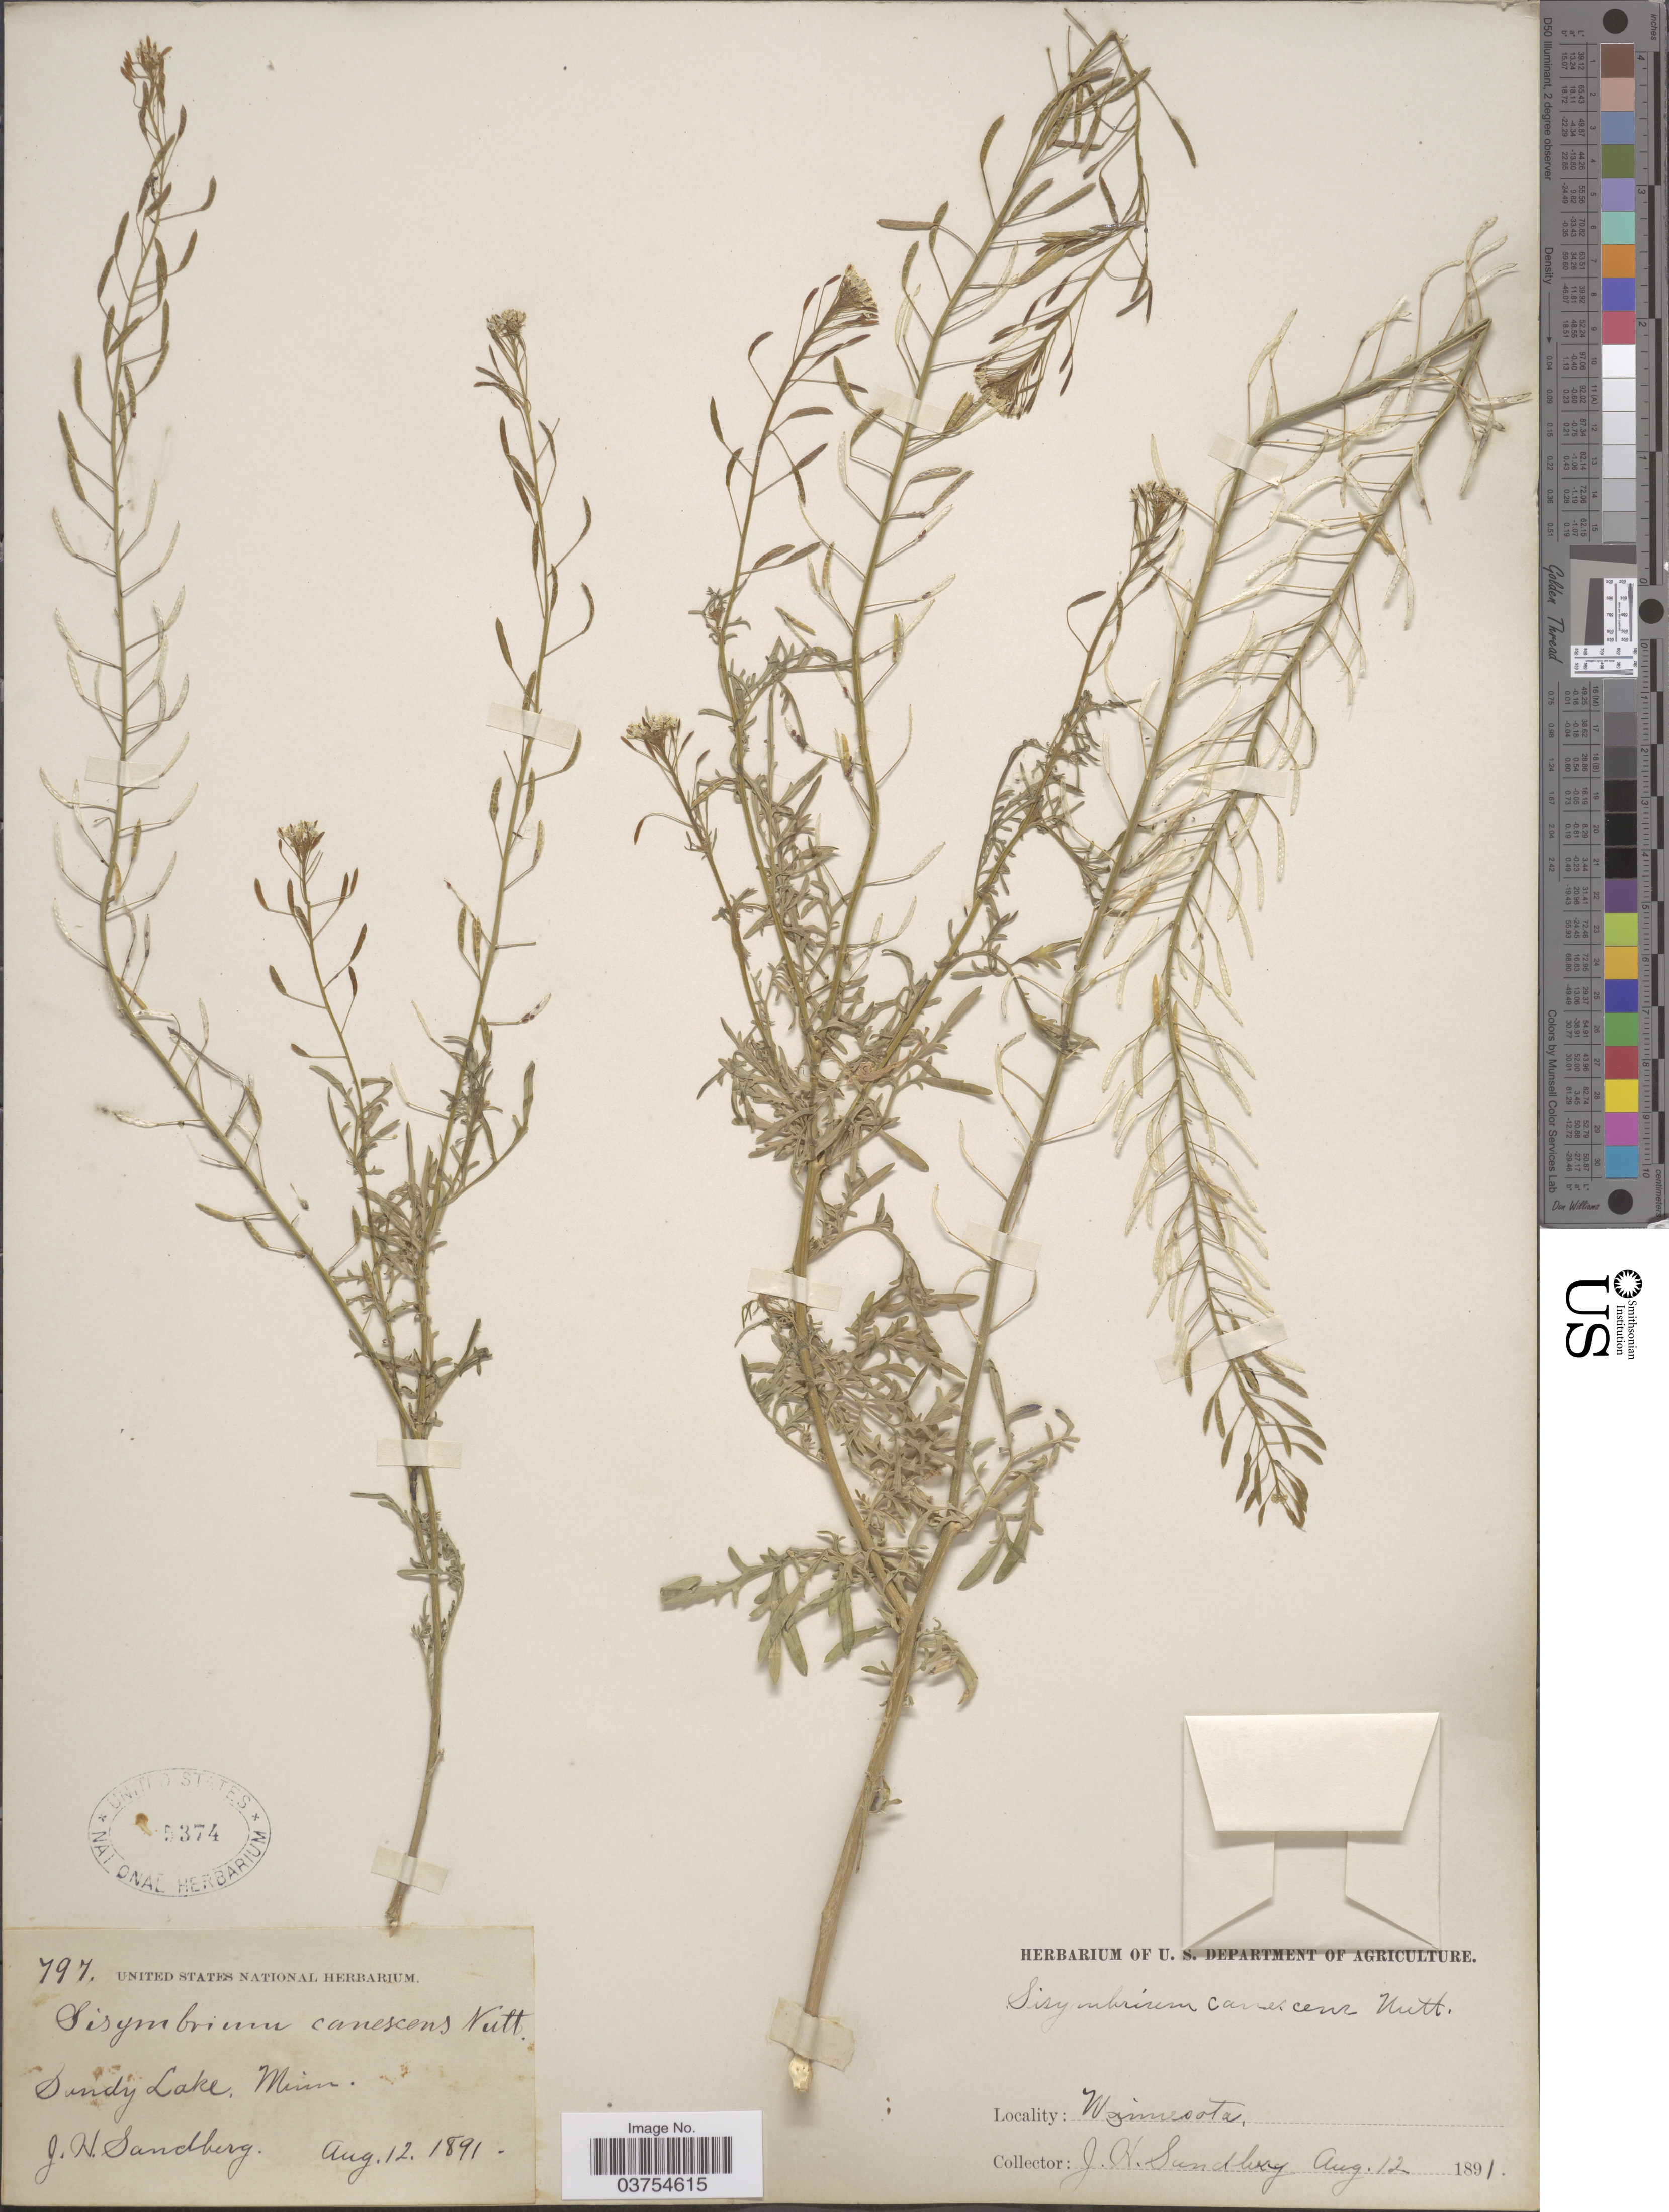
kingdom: Plantae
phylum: Tracheophyta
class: Magnoliopsida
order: Brassicales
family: Brassicaceae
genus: Descurainia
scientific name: Descurainia pinnata var. brachycarpa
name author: (Richardson) Fernald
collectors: J. H. Sandberg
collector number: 797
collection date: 1891-08-12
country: United States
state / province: Minnesota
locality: Sandy Lake.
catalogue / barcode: US 5374